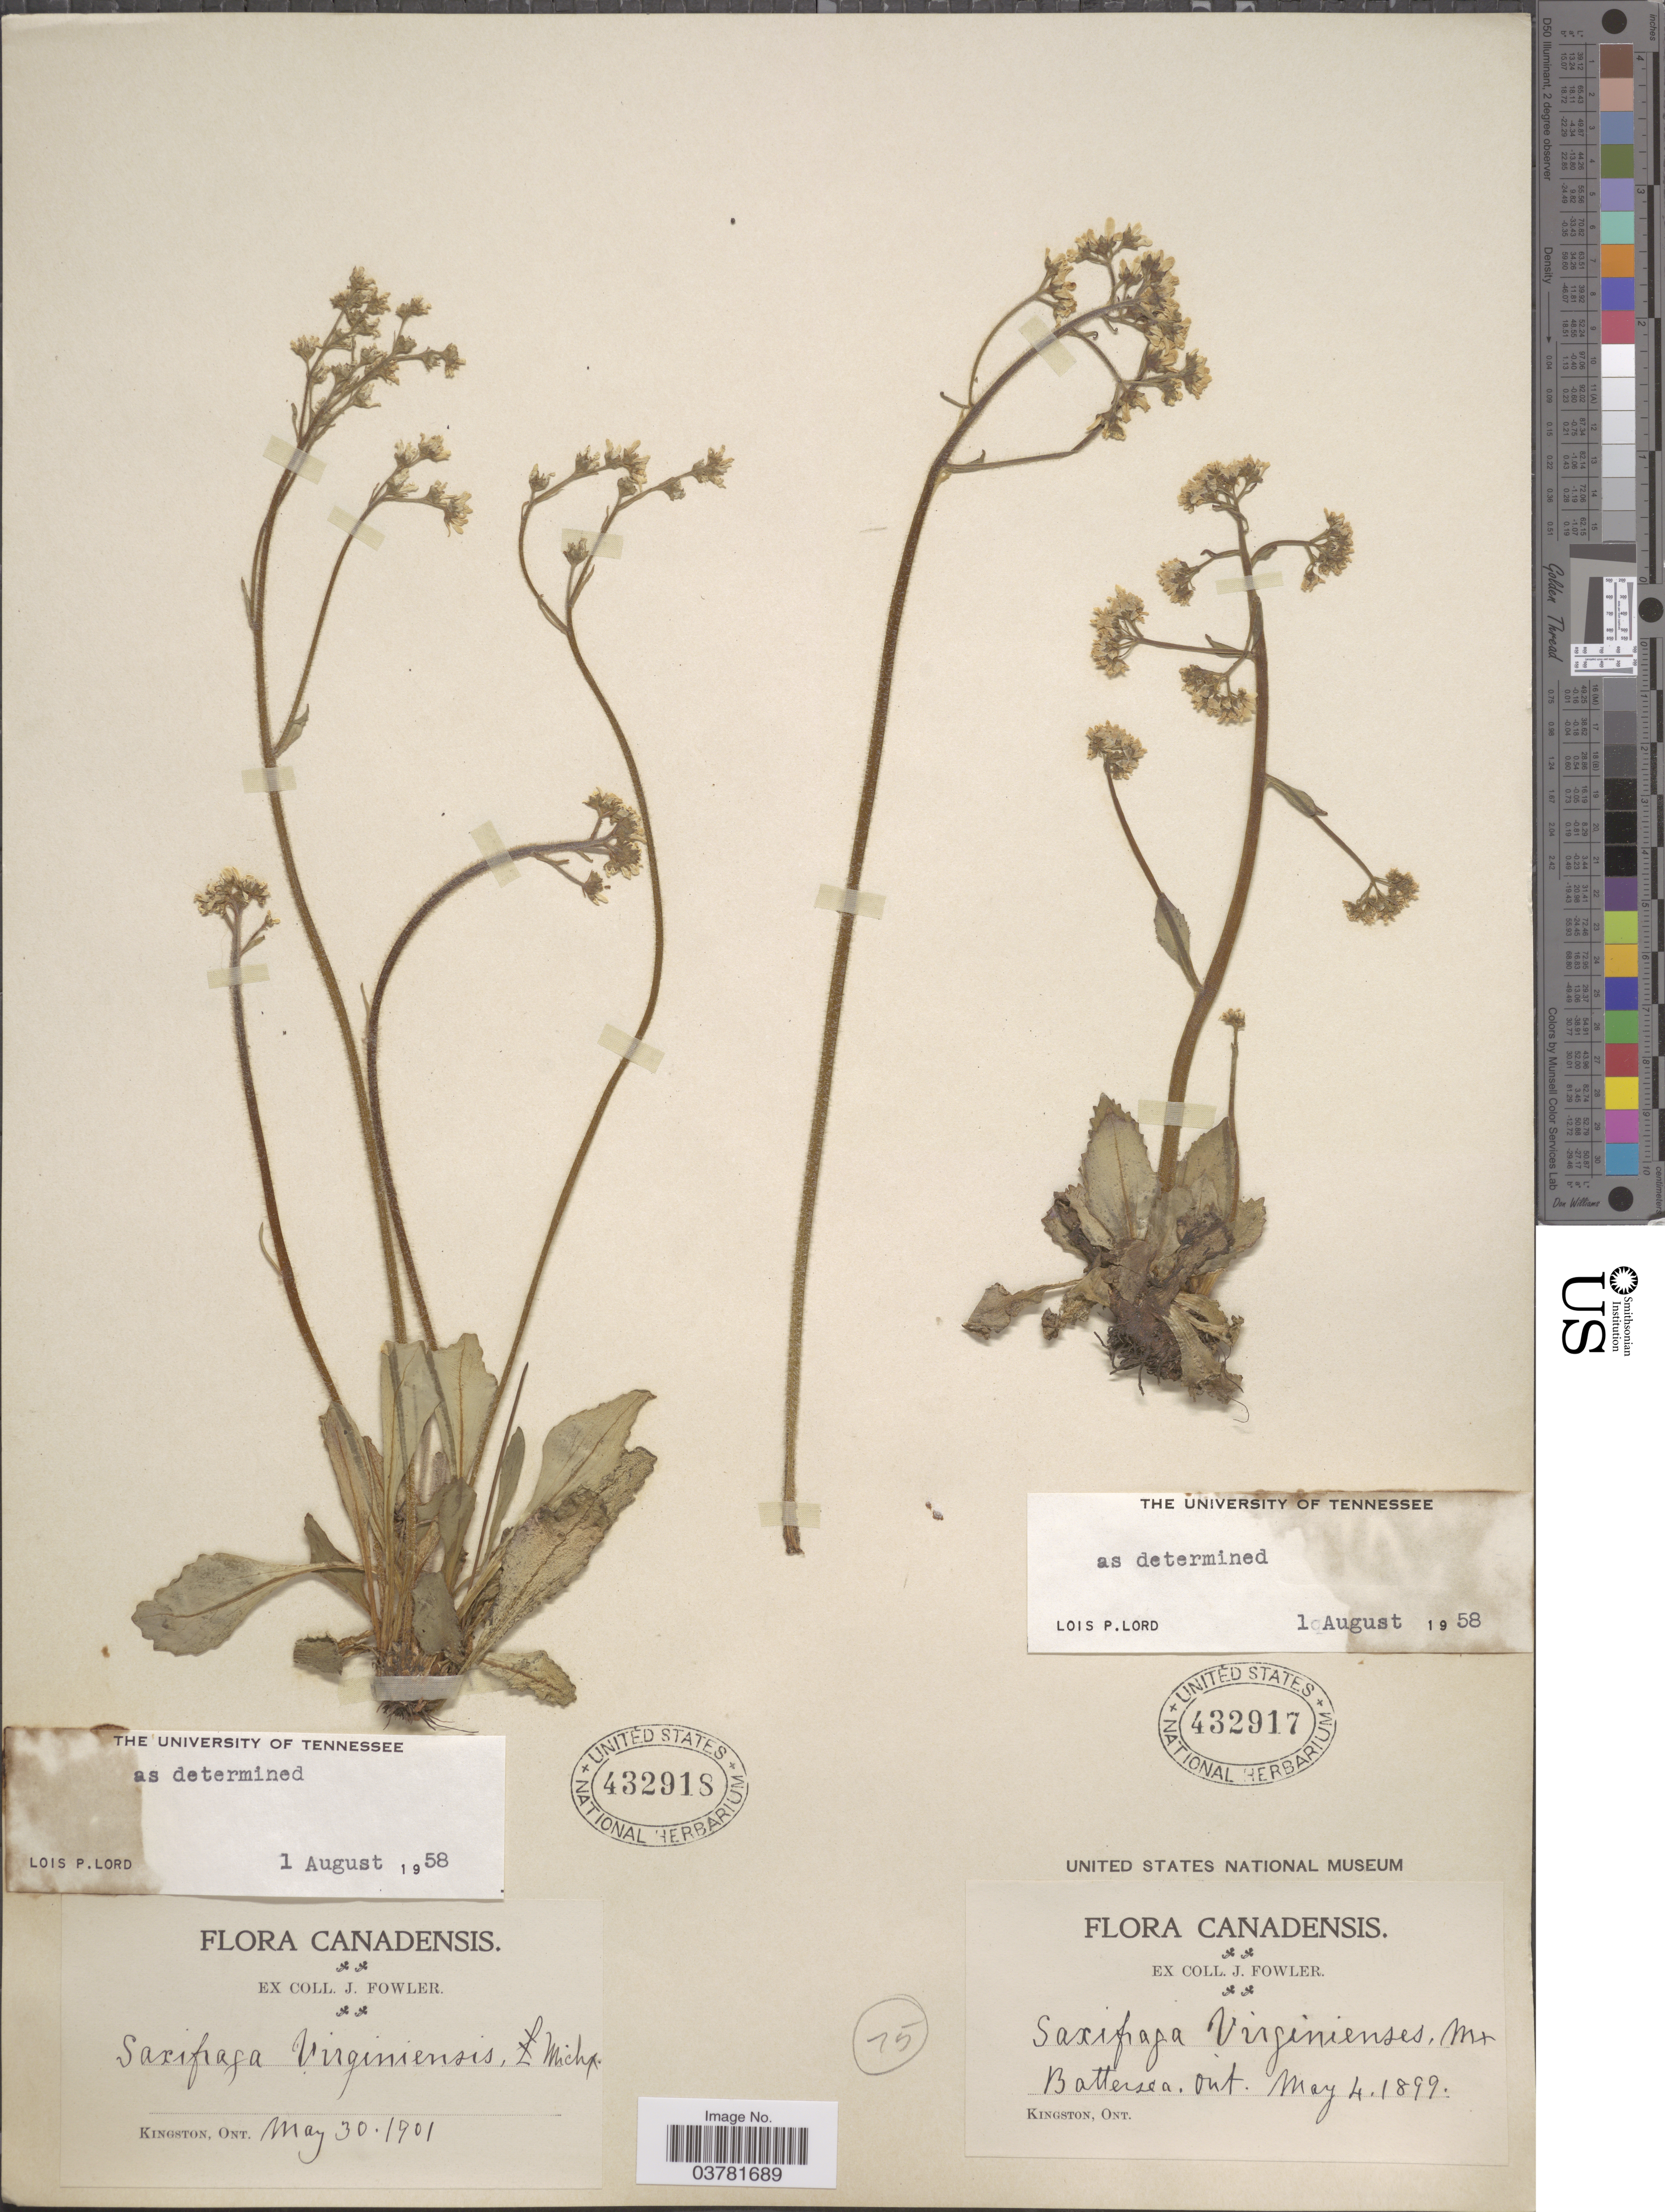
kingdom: Plantae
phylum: Tracheophyta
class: Magnoliopsida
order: Saxifragales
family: Saxifragaceae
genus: Micranthes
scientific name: Micranthes virginiensis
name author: (Michx.) Small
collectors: J. Fowler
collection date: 1899-05-04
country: Canada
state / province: Ontario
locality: Battersea.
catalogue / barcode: US 432917